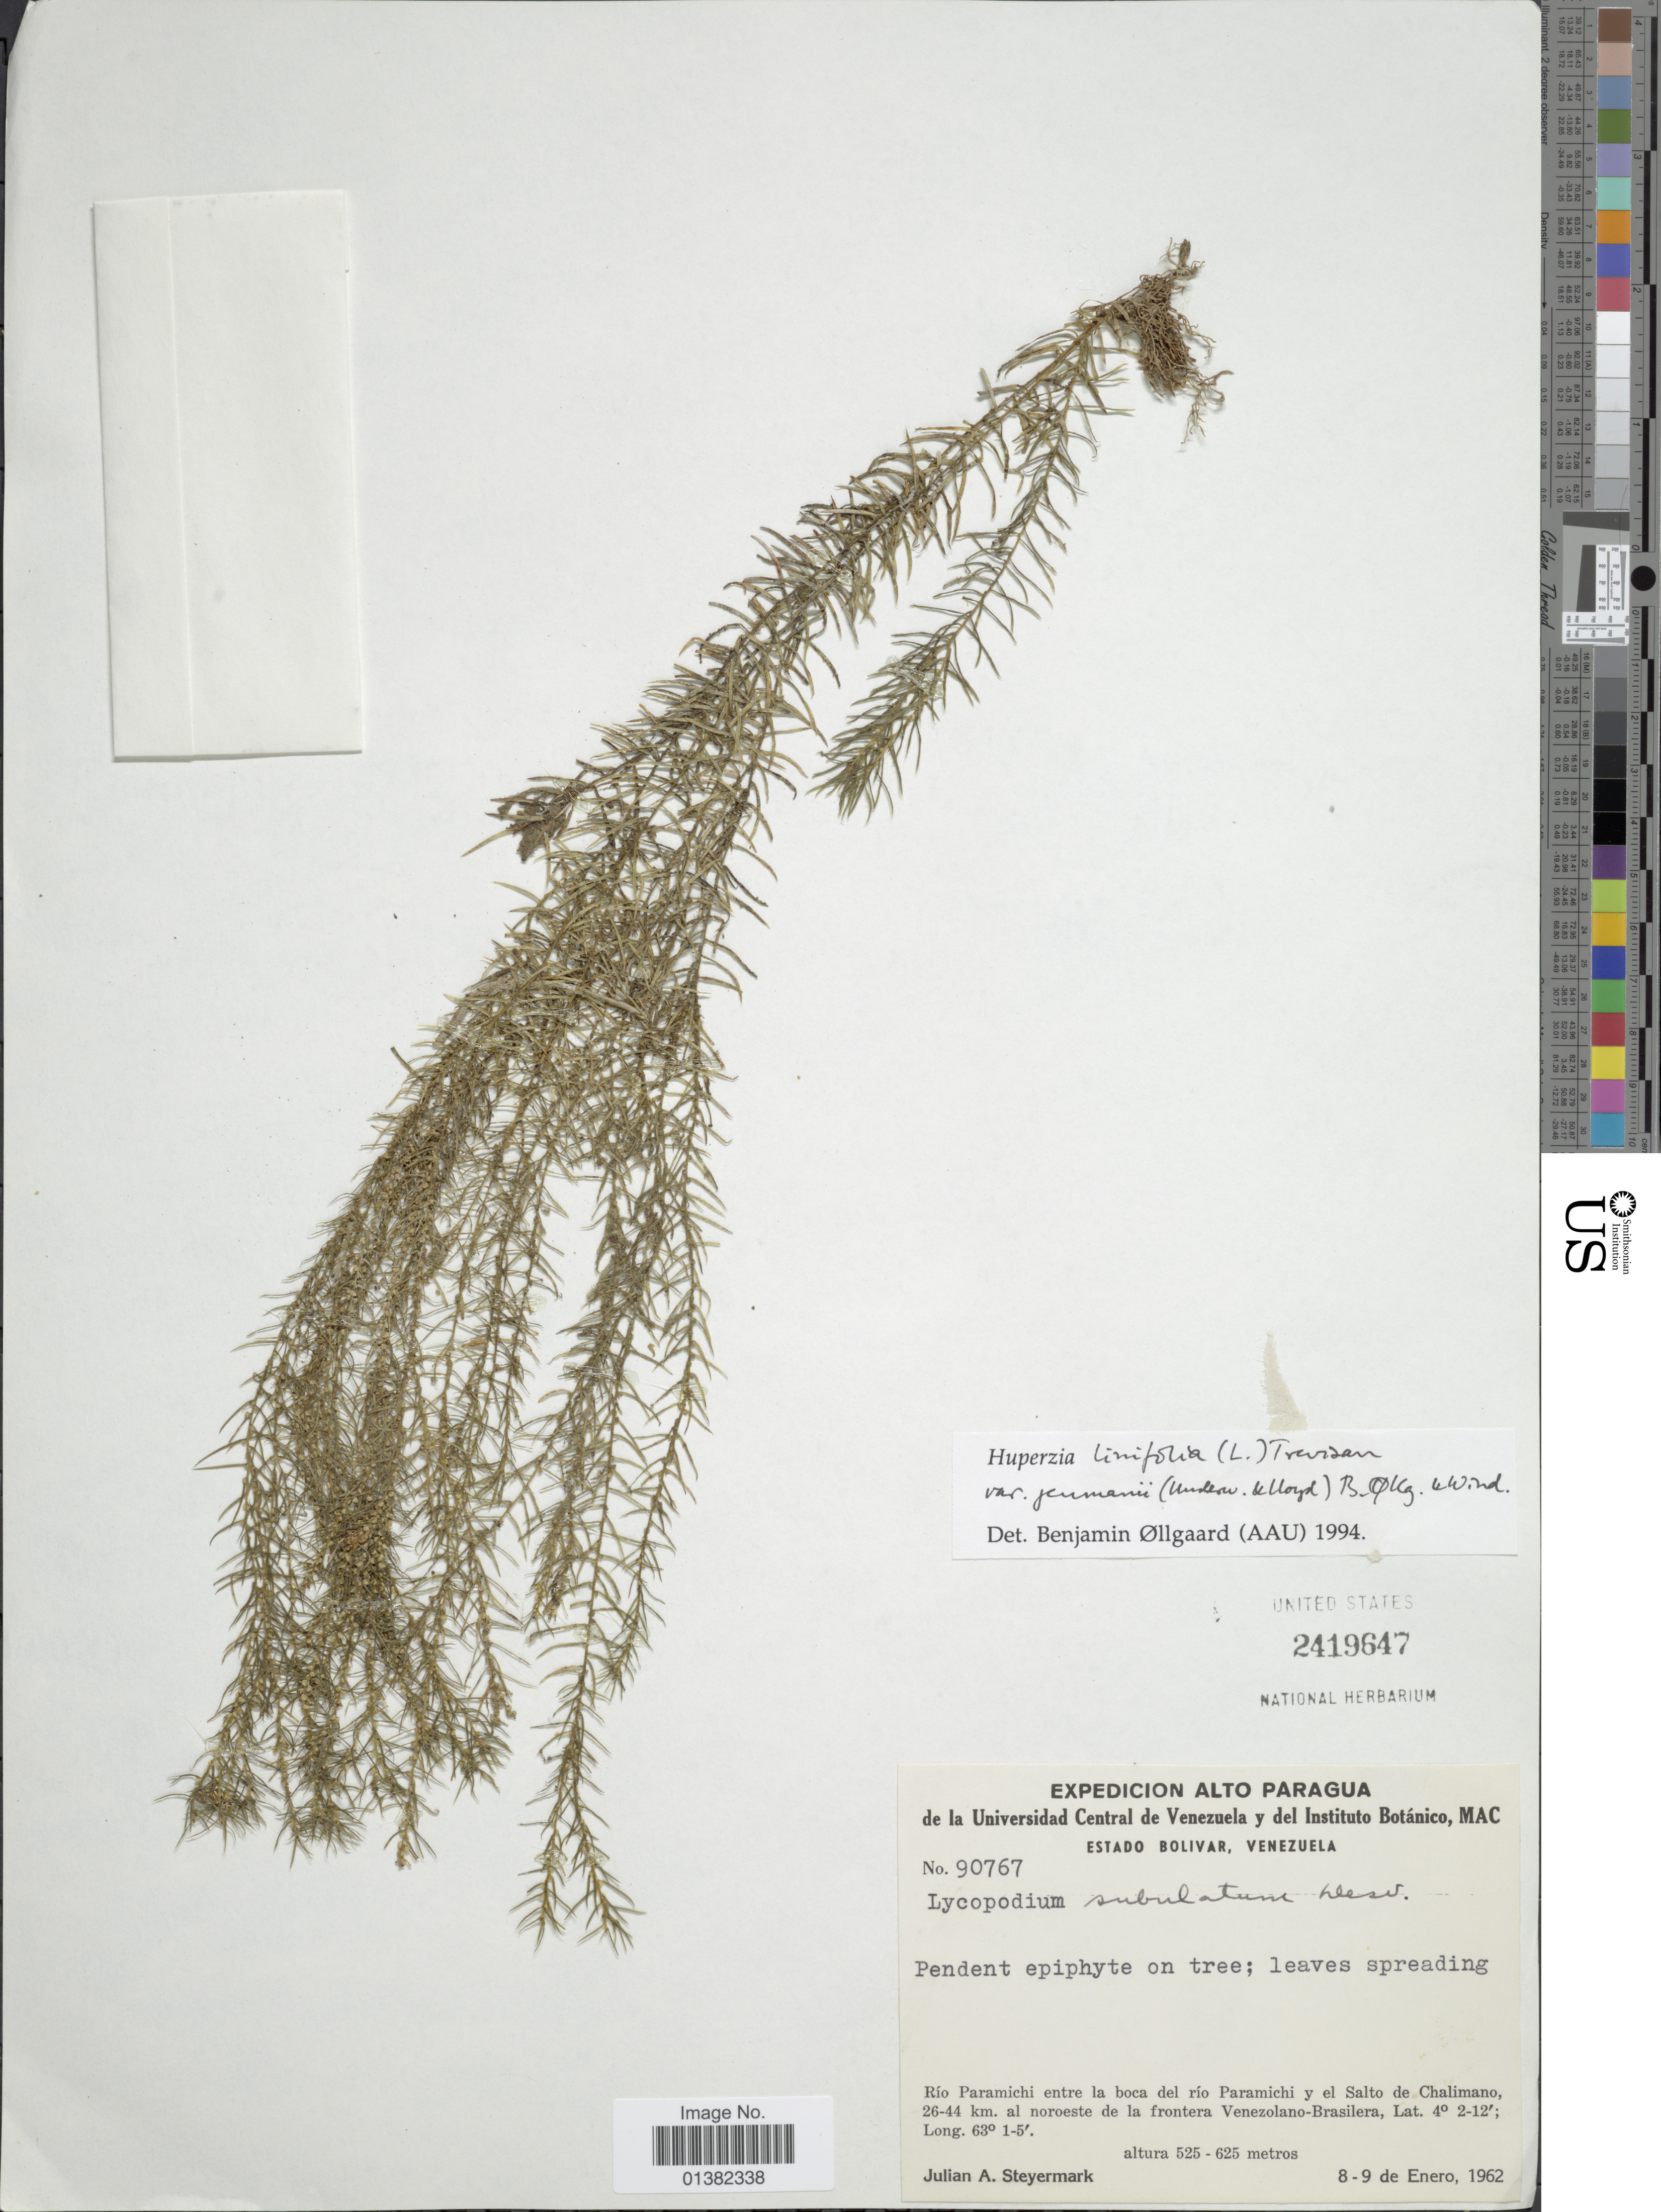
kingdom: Plantae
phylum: Tracheophyta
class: Lycopodiopsida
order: Lycopodiales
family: Lycopodiaceae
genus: Phlegmariurus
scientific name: Phlegmariurus linifolius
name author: (L.) B. Øllg.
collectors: J. Steyermark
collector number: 90767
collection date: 1962-01-08/1962-01-09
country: Venezuela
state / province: Bolivar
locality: Río Paramichi entre la boca del río Paramichi y el Salto de Chalimano, 26-44 km. al noroeste de la frontera Venezolano - Brasilera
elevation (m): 525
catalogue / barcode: US 2419647